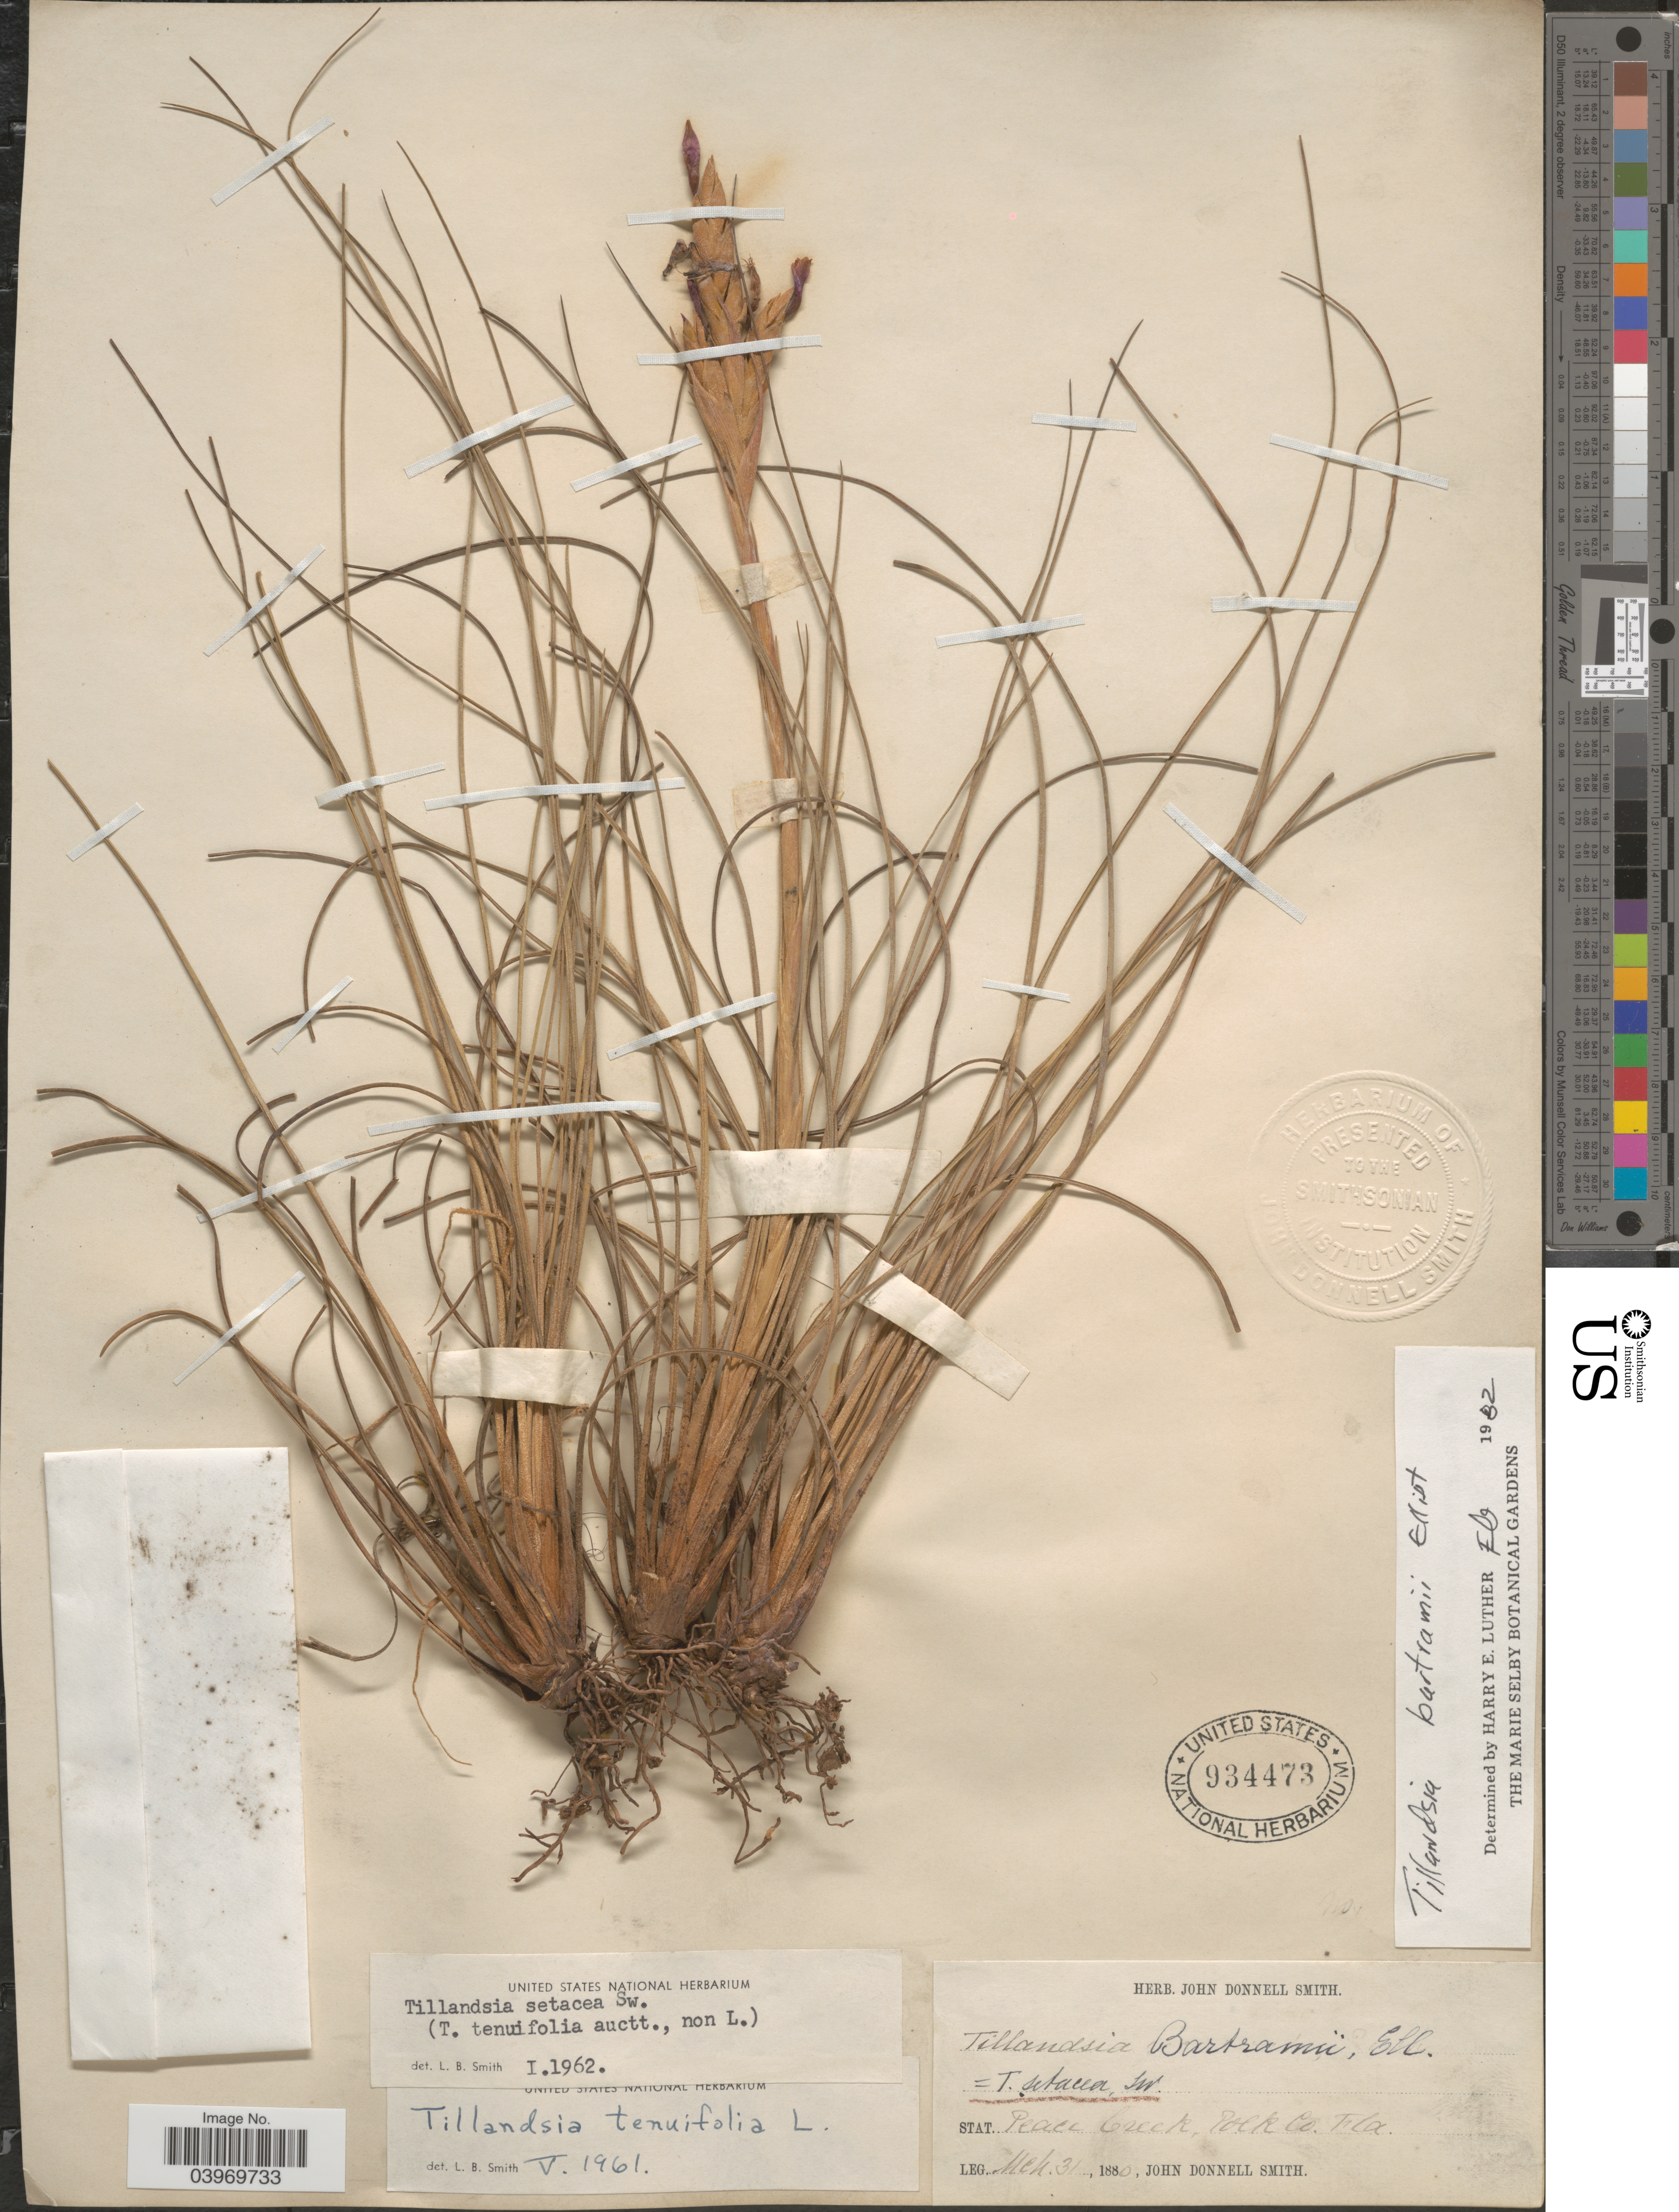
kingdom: Plantae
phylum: Tracheophyta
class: Liliopsida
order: Poales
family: Bromeliaceae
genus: Tillandsia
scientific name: Tillandsia bartramii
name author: Elliott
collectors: J. Donnell Smith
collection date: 1880-03-31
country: United States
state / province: Florida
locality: Stat. Peace Creek, Polk Co.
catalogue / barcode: US 934473